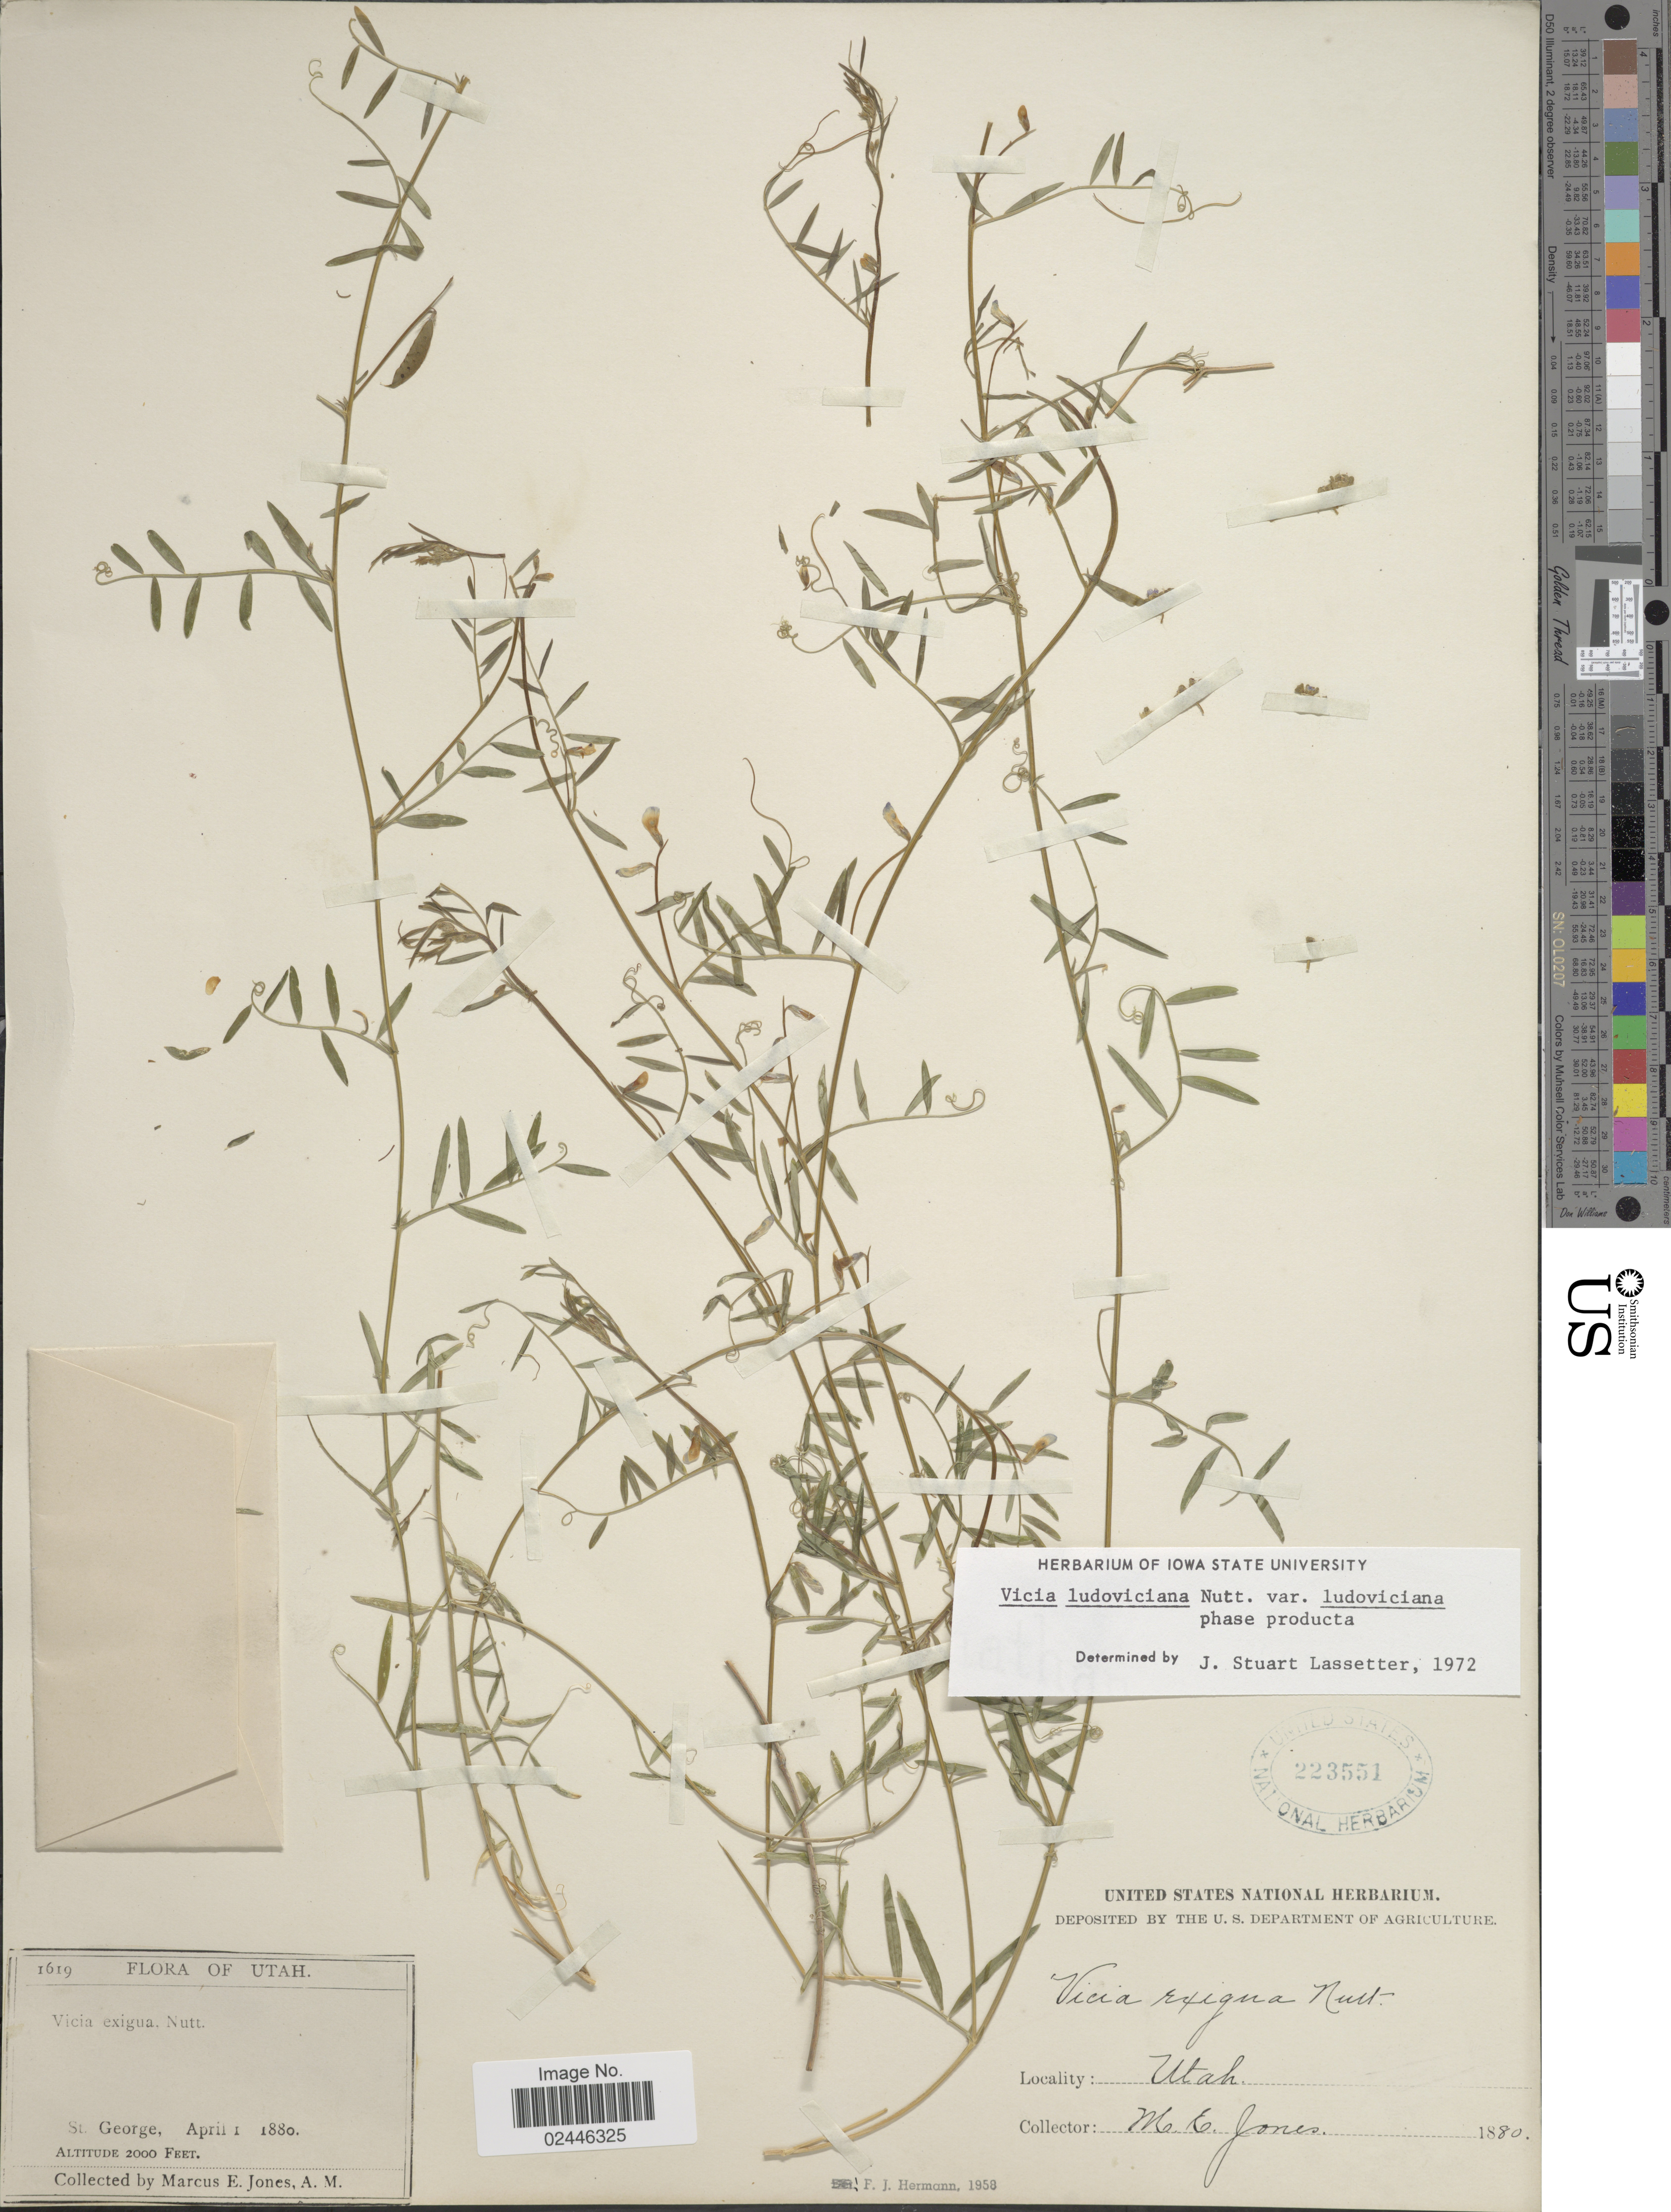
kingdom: Plantae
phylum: Tracheophyta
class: Magnoliopsida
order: Fabales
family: Fabaceae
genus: Vicia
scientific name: Vicia ludoviciana var. ludoviciana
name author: Nutt. ex Torr. & A. Gray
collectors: M. E. Jones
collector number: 1619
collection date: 1880-04-01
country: United States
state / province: Utah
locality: St George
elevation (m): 610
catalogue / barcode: US 223551